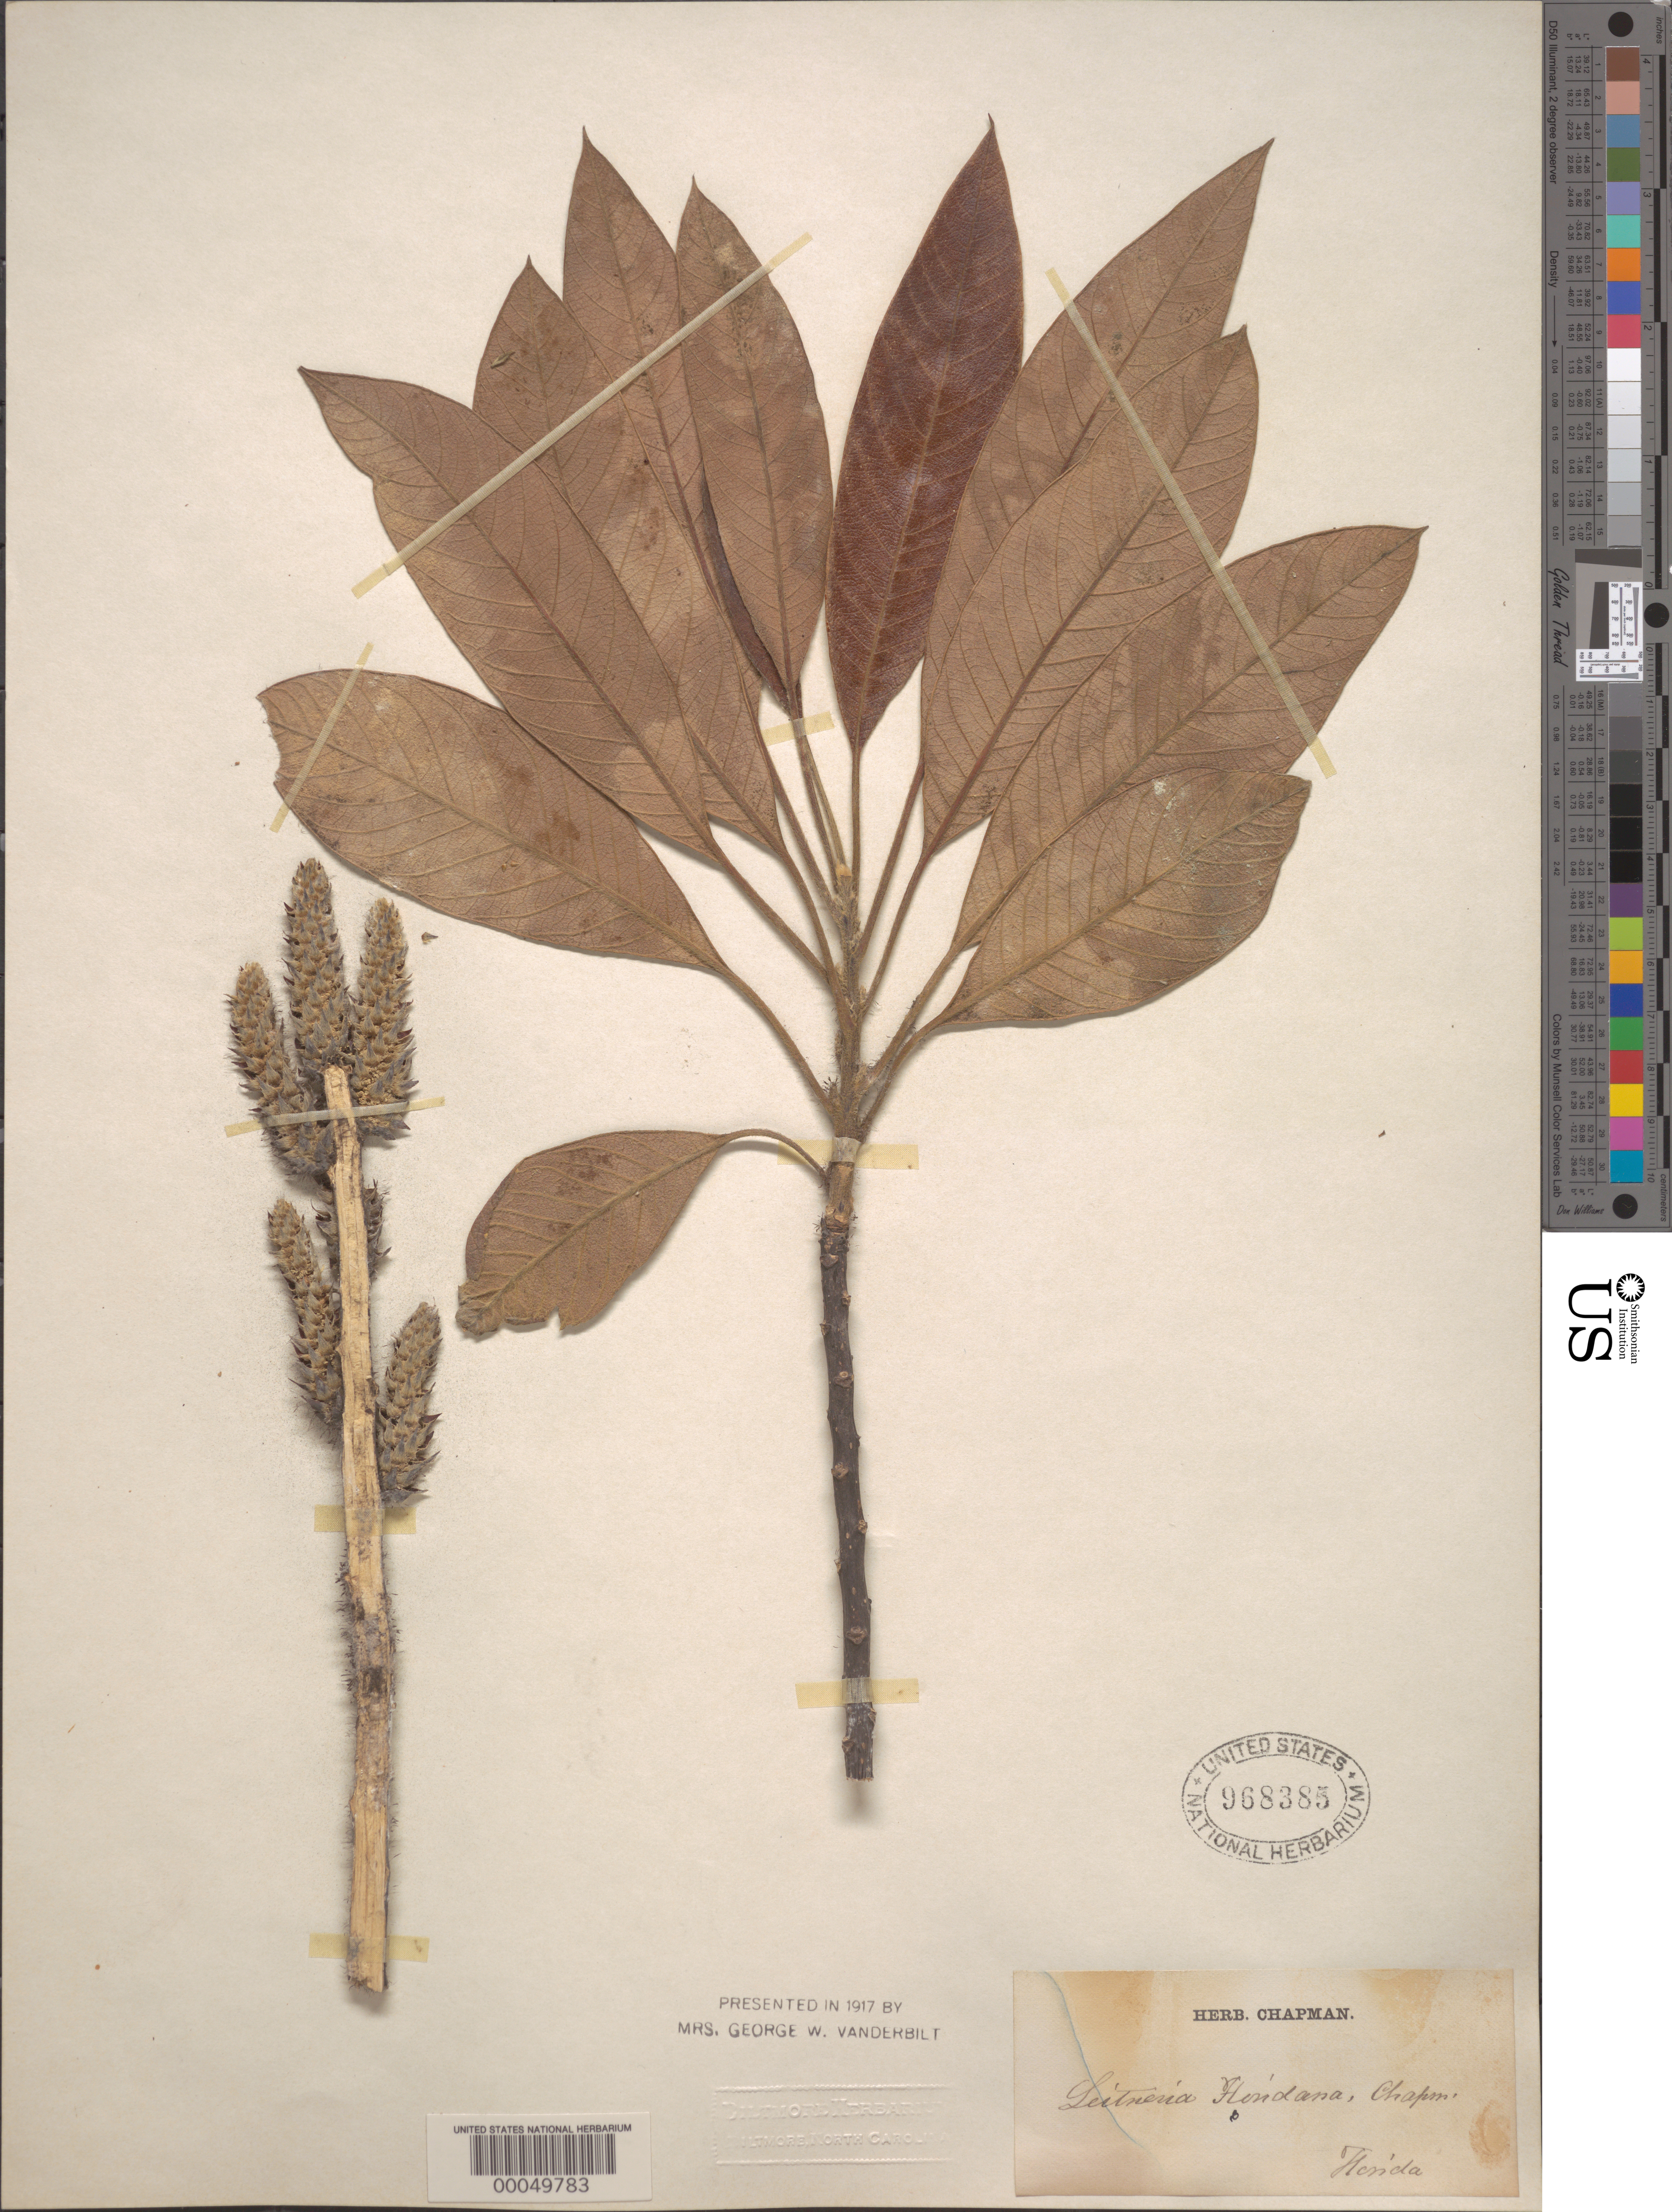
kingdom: Plantae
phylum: Tracheophyta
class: Magnoliopsida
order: Sapindales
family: Simaroubaceae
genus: Leitneria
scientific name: Leitneria floridana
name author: Chapm.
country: United States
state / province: Florida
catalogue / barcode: US 968385